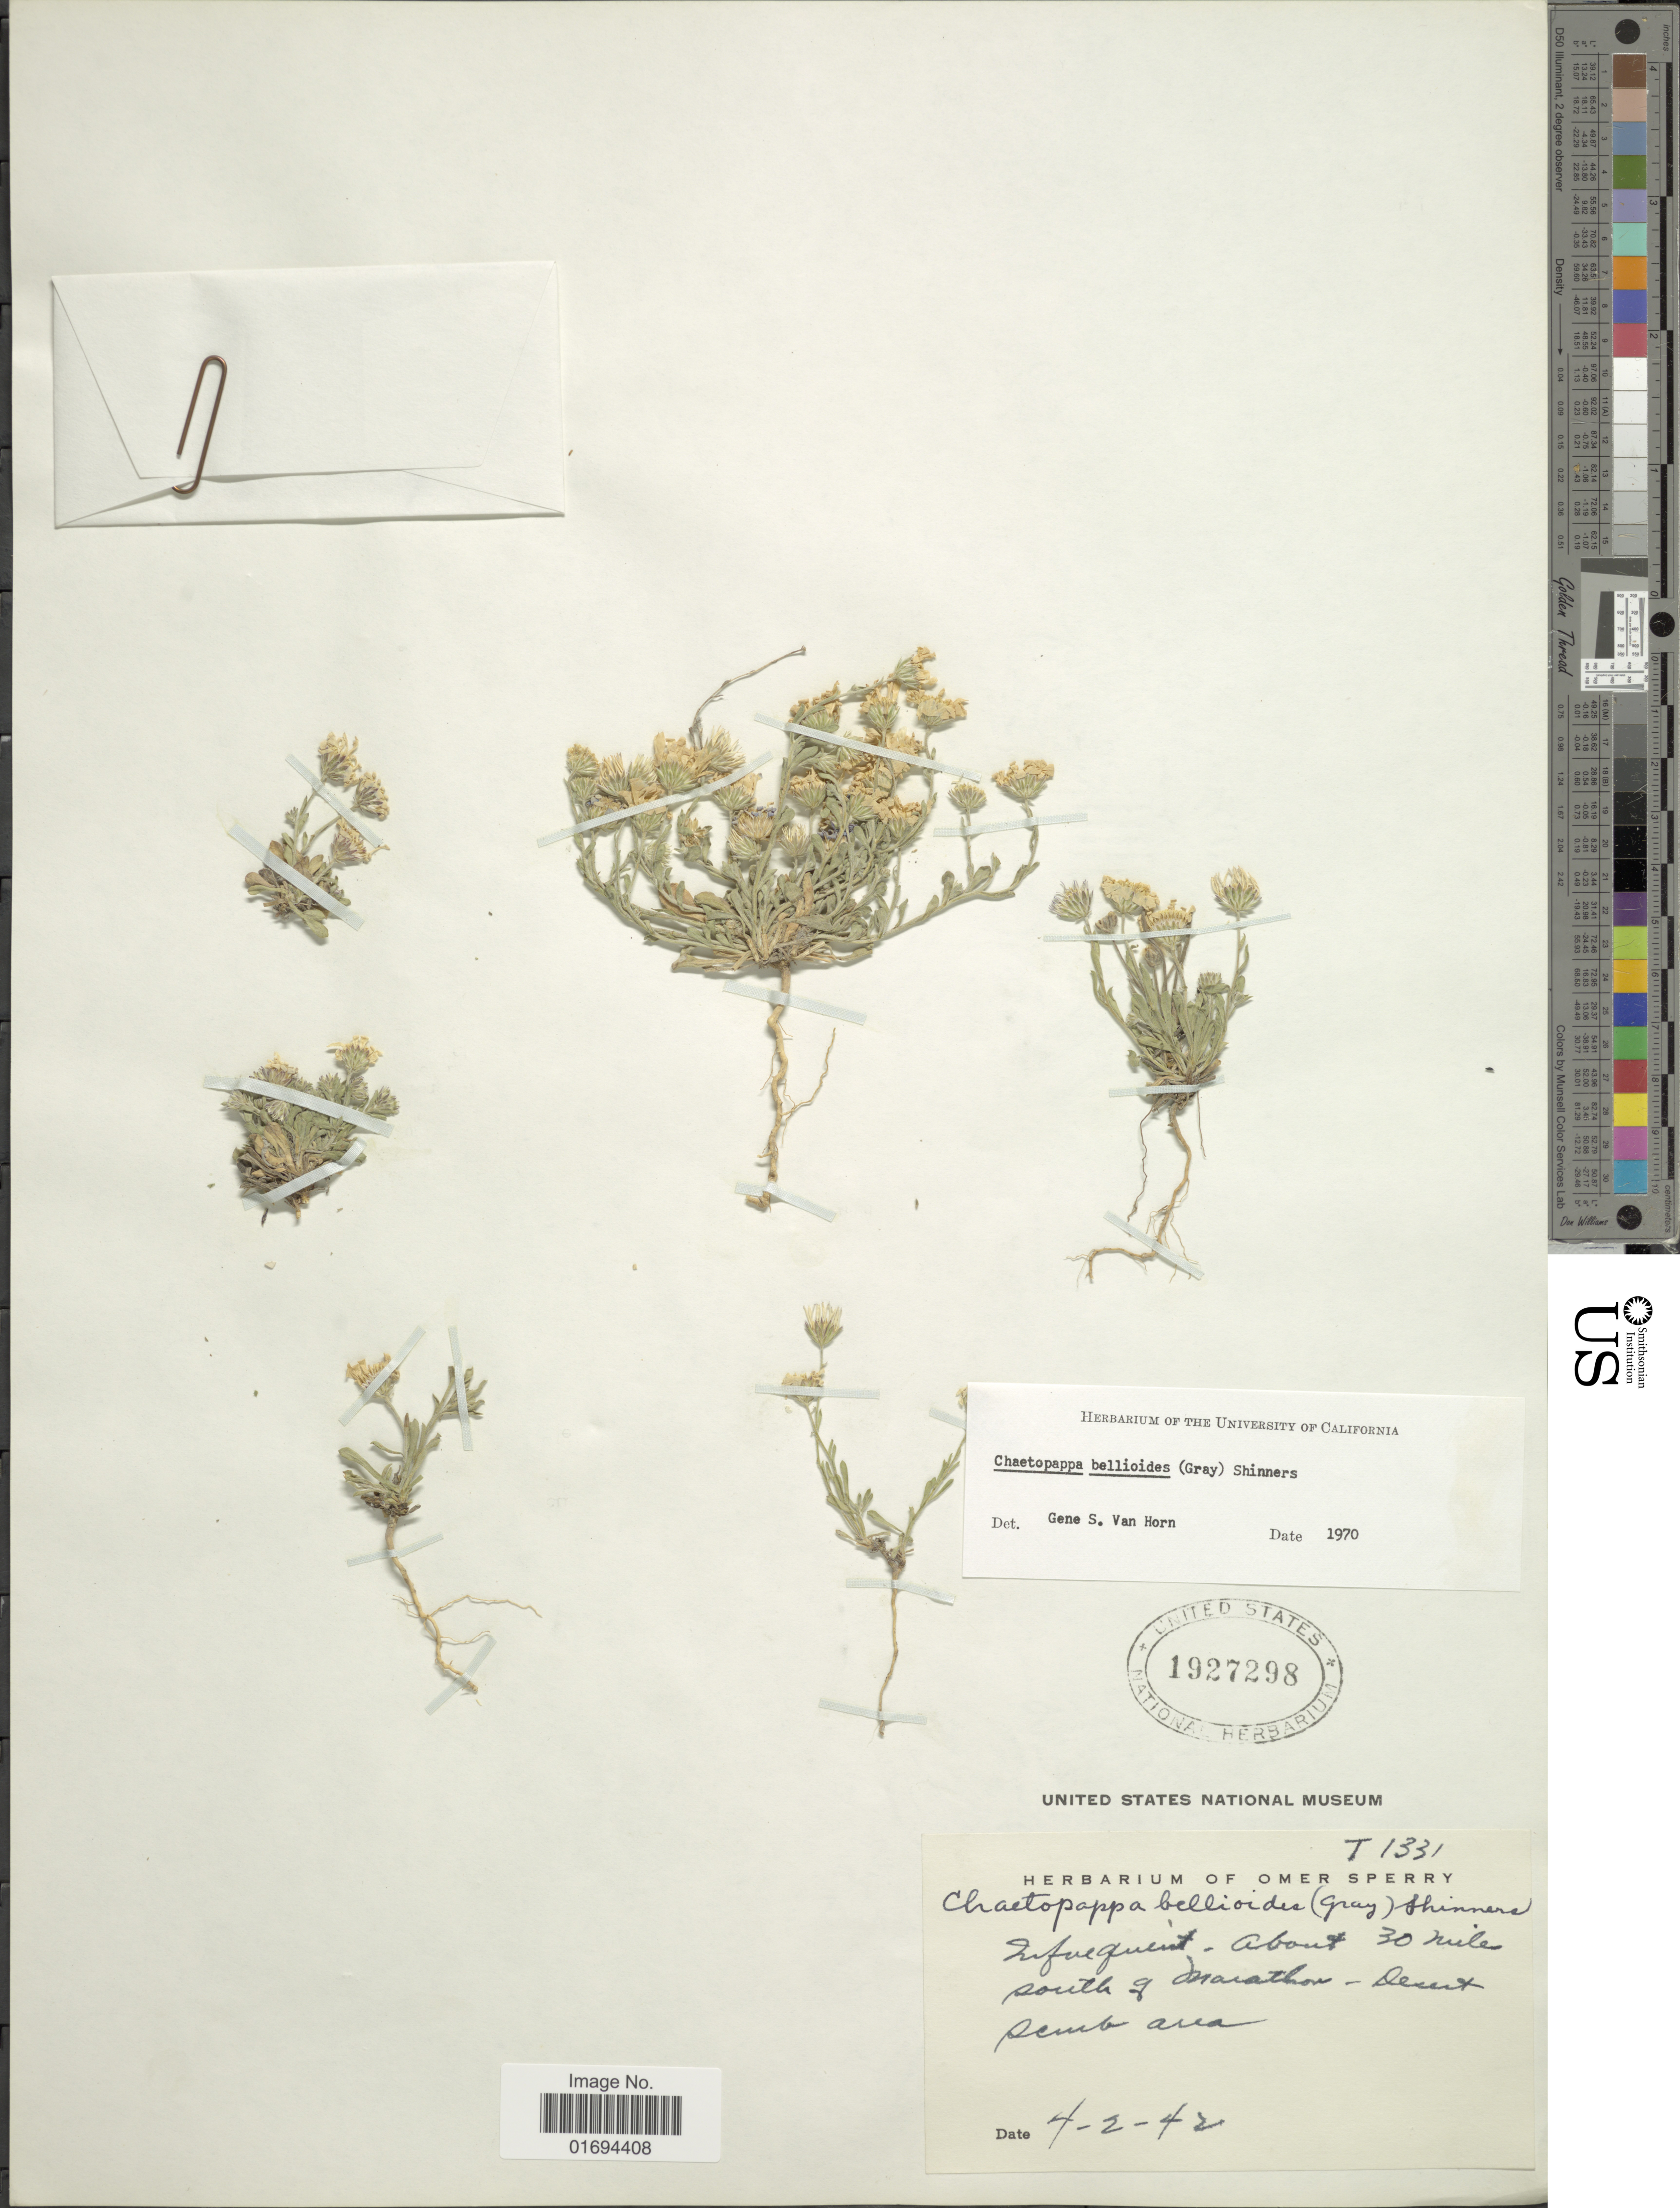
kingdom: Plantae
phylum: Tracheophyta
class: Magnoliopsida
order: Asterales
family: Asteraceae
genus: Chaetopappa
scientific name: Chaetopappa bellioides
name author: (A. Gray) Shinners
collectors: ex. herb. Omer E. Sperry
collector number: T1331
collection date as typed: Transcribed d/m/y: 2/4/42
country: United States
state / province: Texas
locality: About 30 mile south of marathon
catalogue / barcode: US 1927298